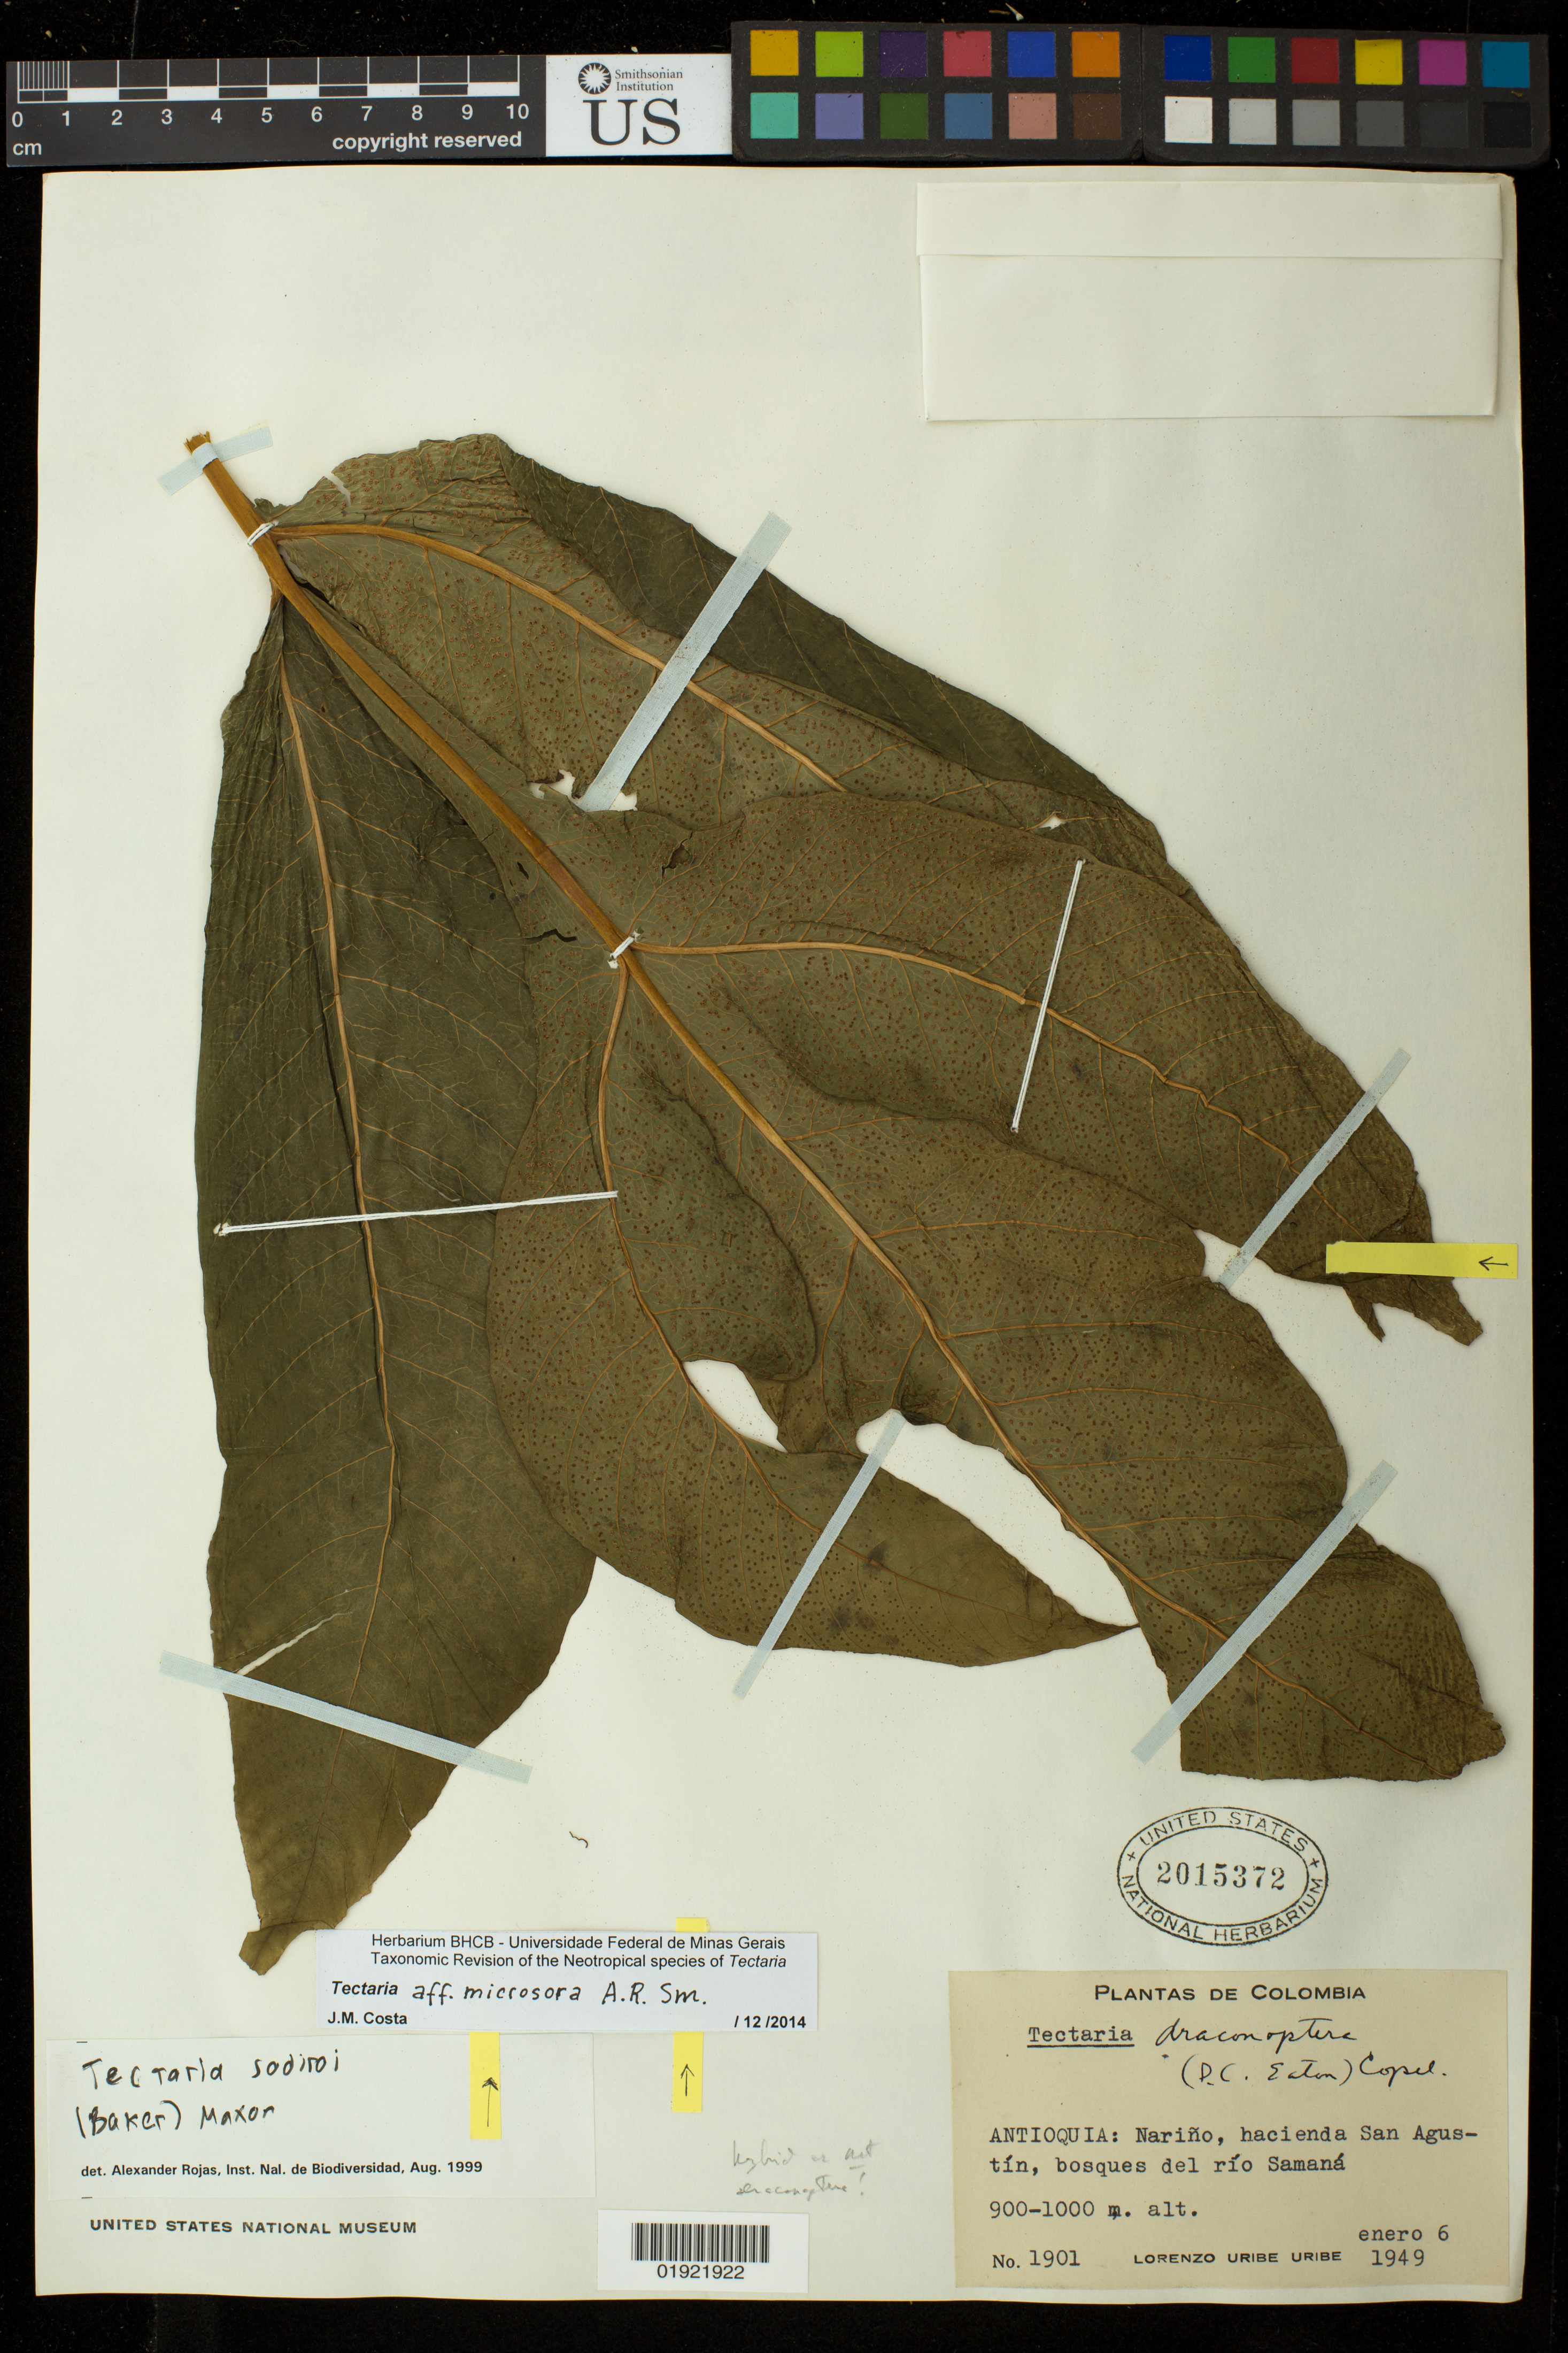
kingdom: Plantae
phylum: Tracheophyta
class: Polypodiopsida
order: Polypodiales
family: Tectariaceae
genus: Tectaria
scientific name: Tectaria microsora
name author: A.R. Sm.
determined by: Costa, J. M.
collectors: L. Uribe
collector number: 1901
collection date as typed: enero 6 1949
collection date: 1949-01-06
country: Colombia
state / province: Antioquia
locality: Narino, hacienda San Agustin, bosque del rio Samana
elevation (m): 900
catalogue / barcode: US 2015372